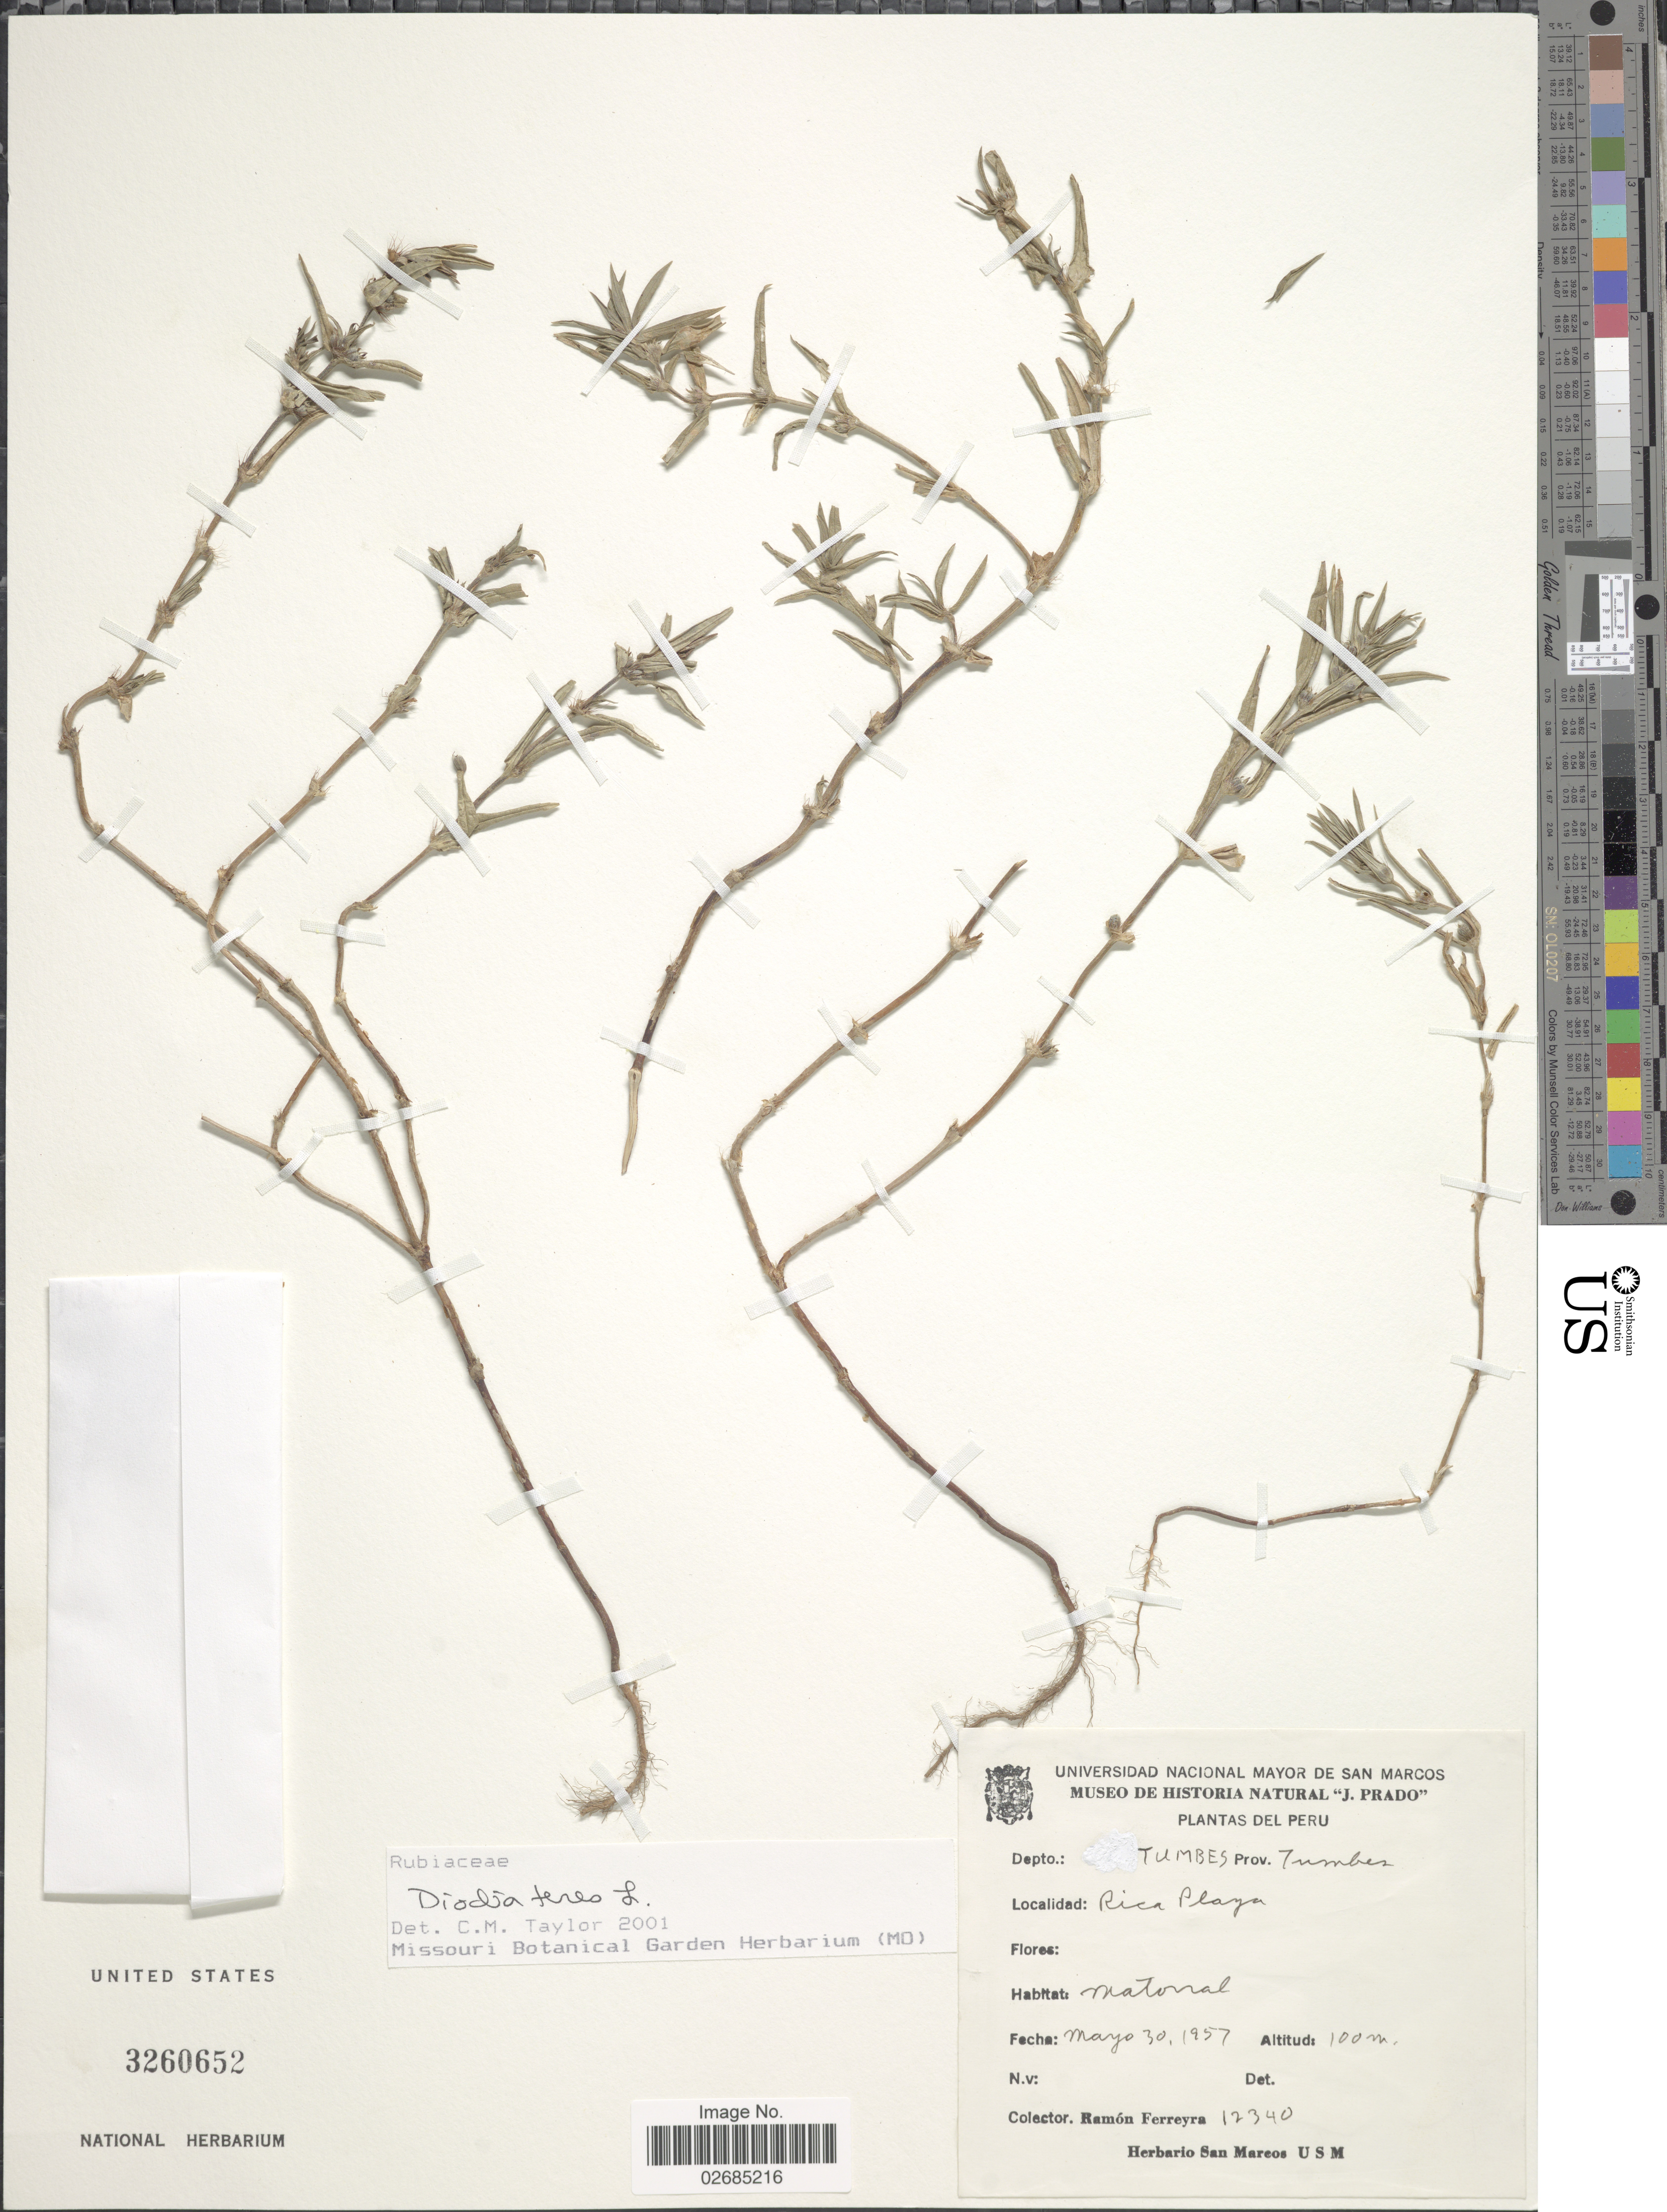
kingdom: Plantae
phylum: Tracheophyta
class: Magnoliopsida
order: Gentianales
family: Rubiaceae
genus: Diodia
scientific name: Diodia teres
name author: Walter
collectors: R. A. Ferreyra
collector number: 12340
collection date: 1957-05-30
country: Peru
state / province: Tumbes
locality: Depto.: Tumbes. Rica Playa.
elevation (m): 100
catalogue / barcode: US 3260652